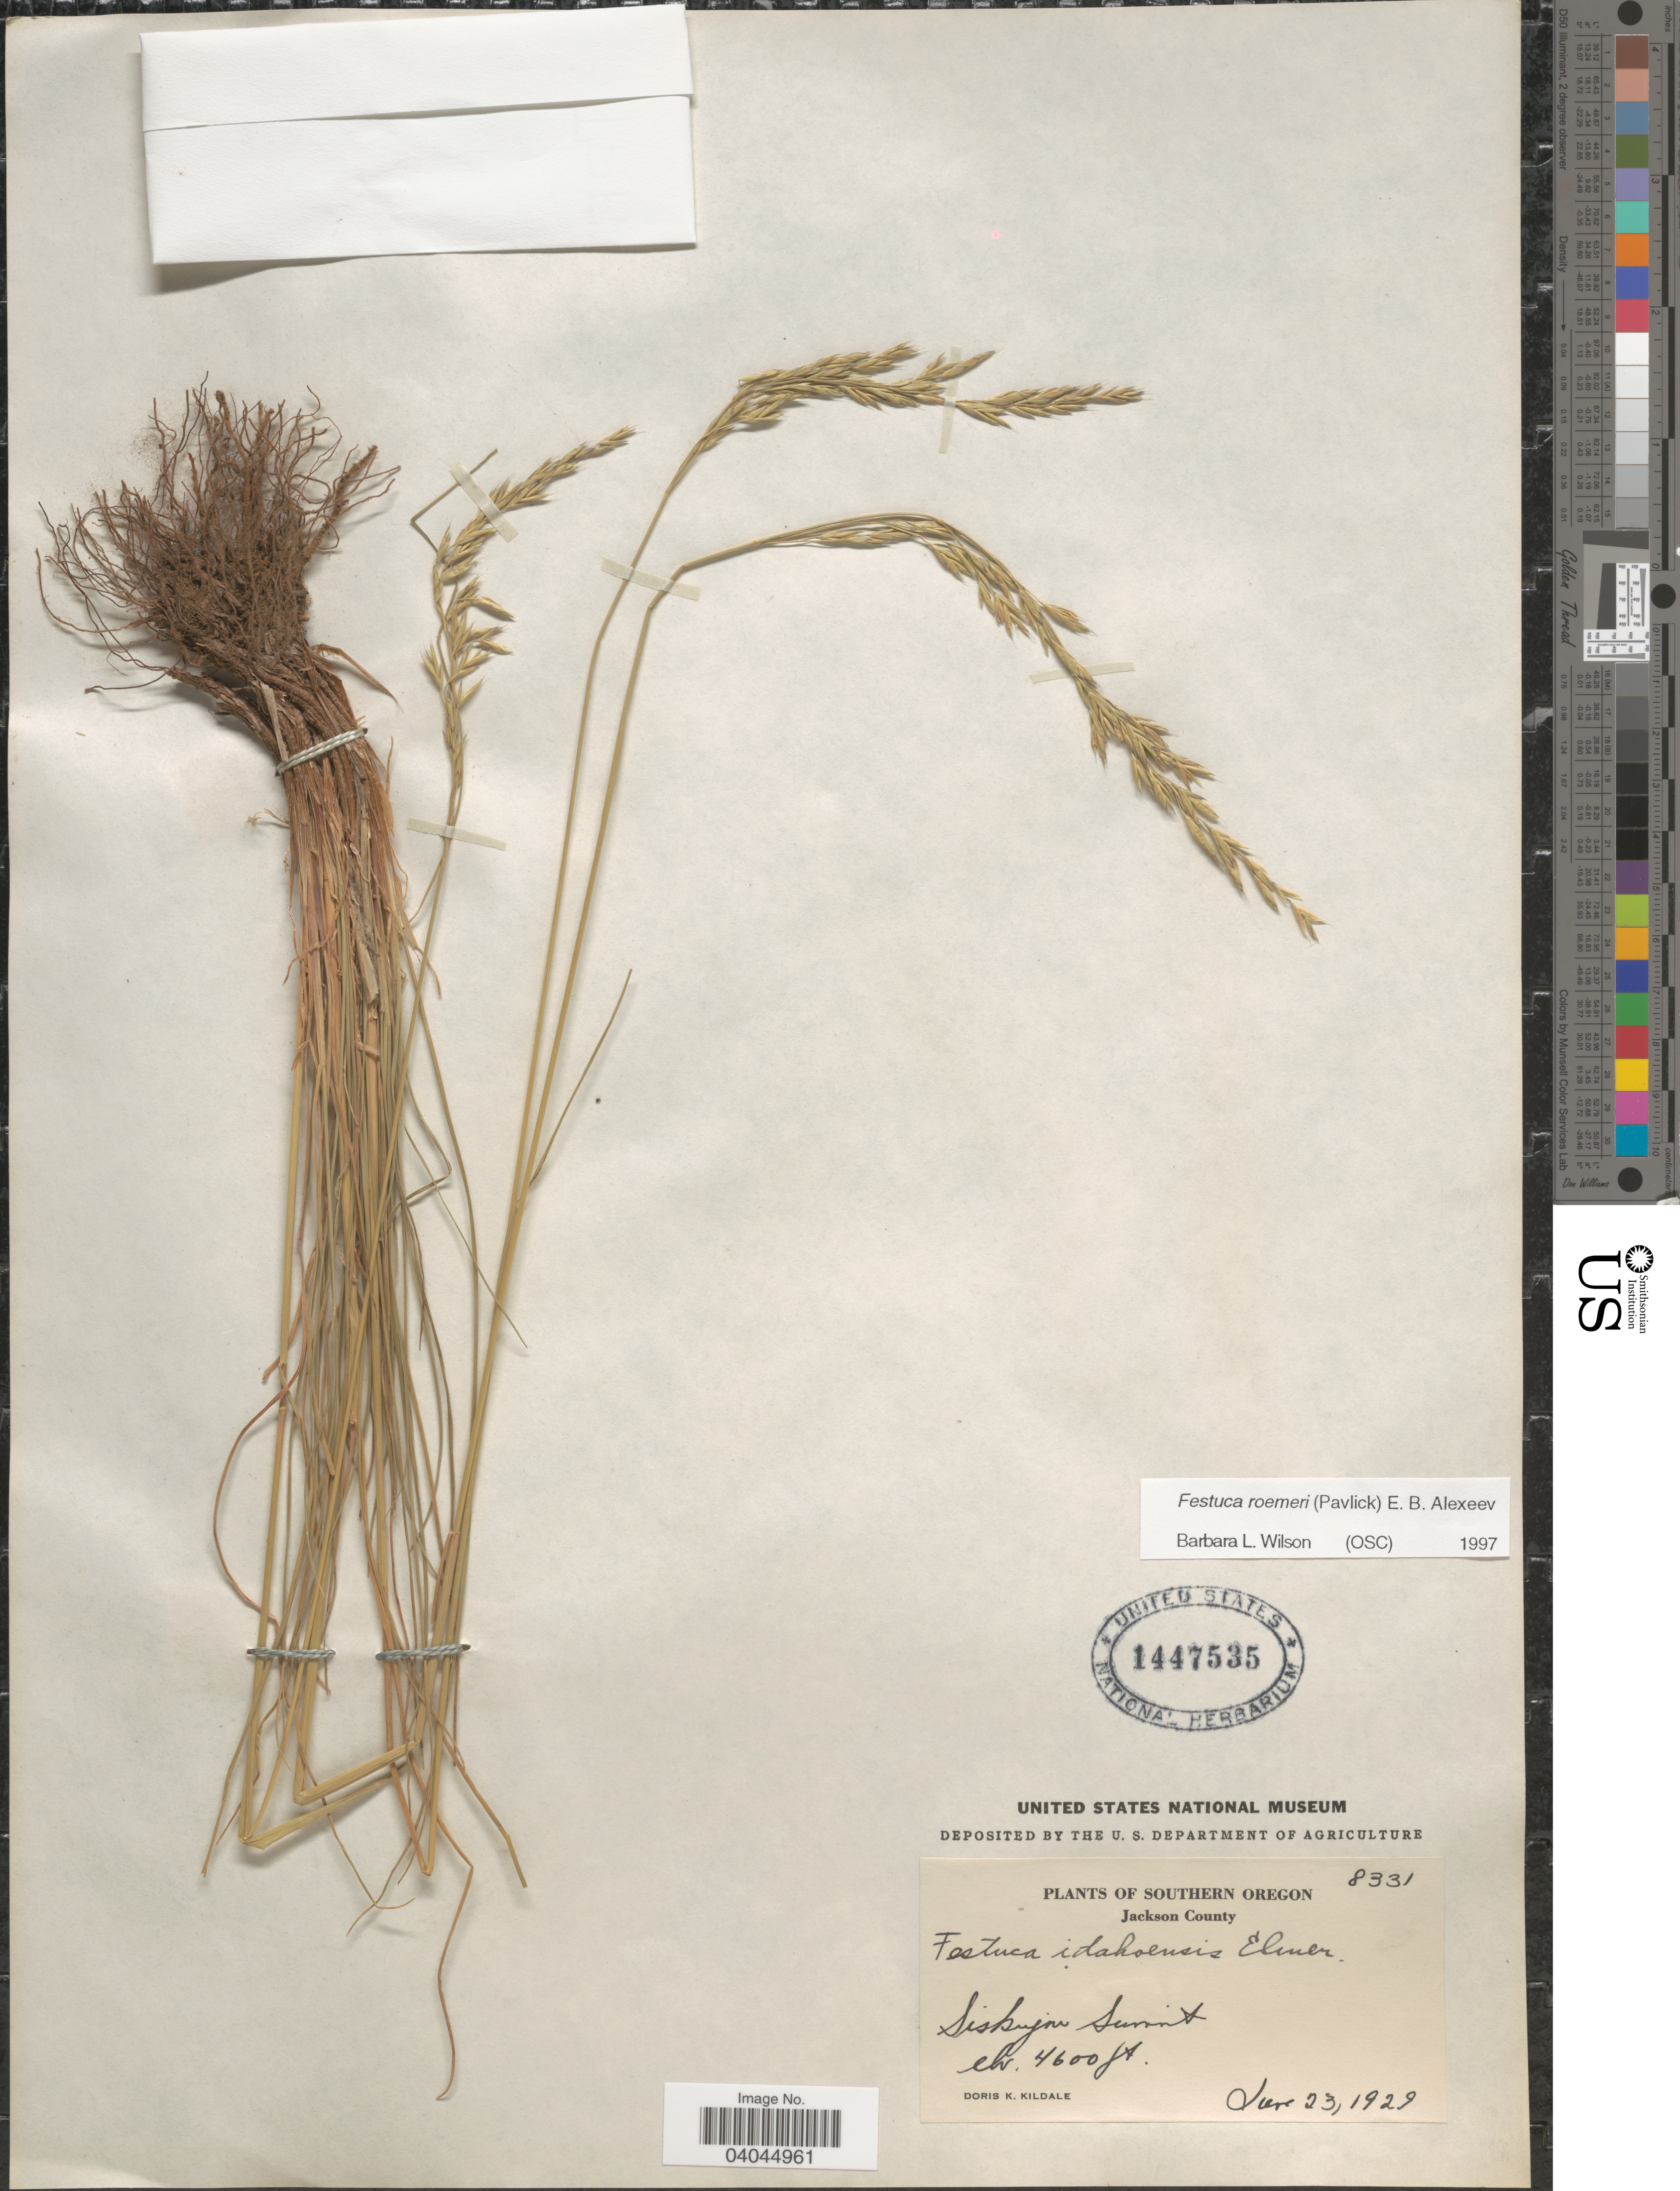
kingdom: Plantae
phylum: Tracheophyta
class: Liliopsida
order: Poales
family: Poaceae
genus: Festuca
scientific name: Festuca roemeri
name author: (Pavlick) E.B. Alexeev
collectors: D. Kildale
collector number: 8331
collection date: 1929-06-23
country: United States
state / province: Oregon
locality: Southern Oregon. Jackson County. Siskiyou Summit.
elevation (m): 1402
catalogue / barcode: US 1447535